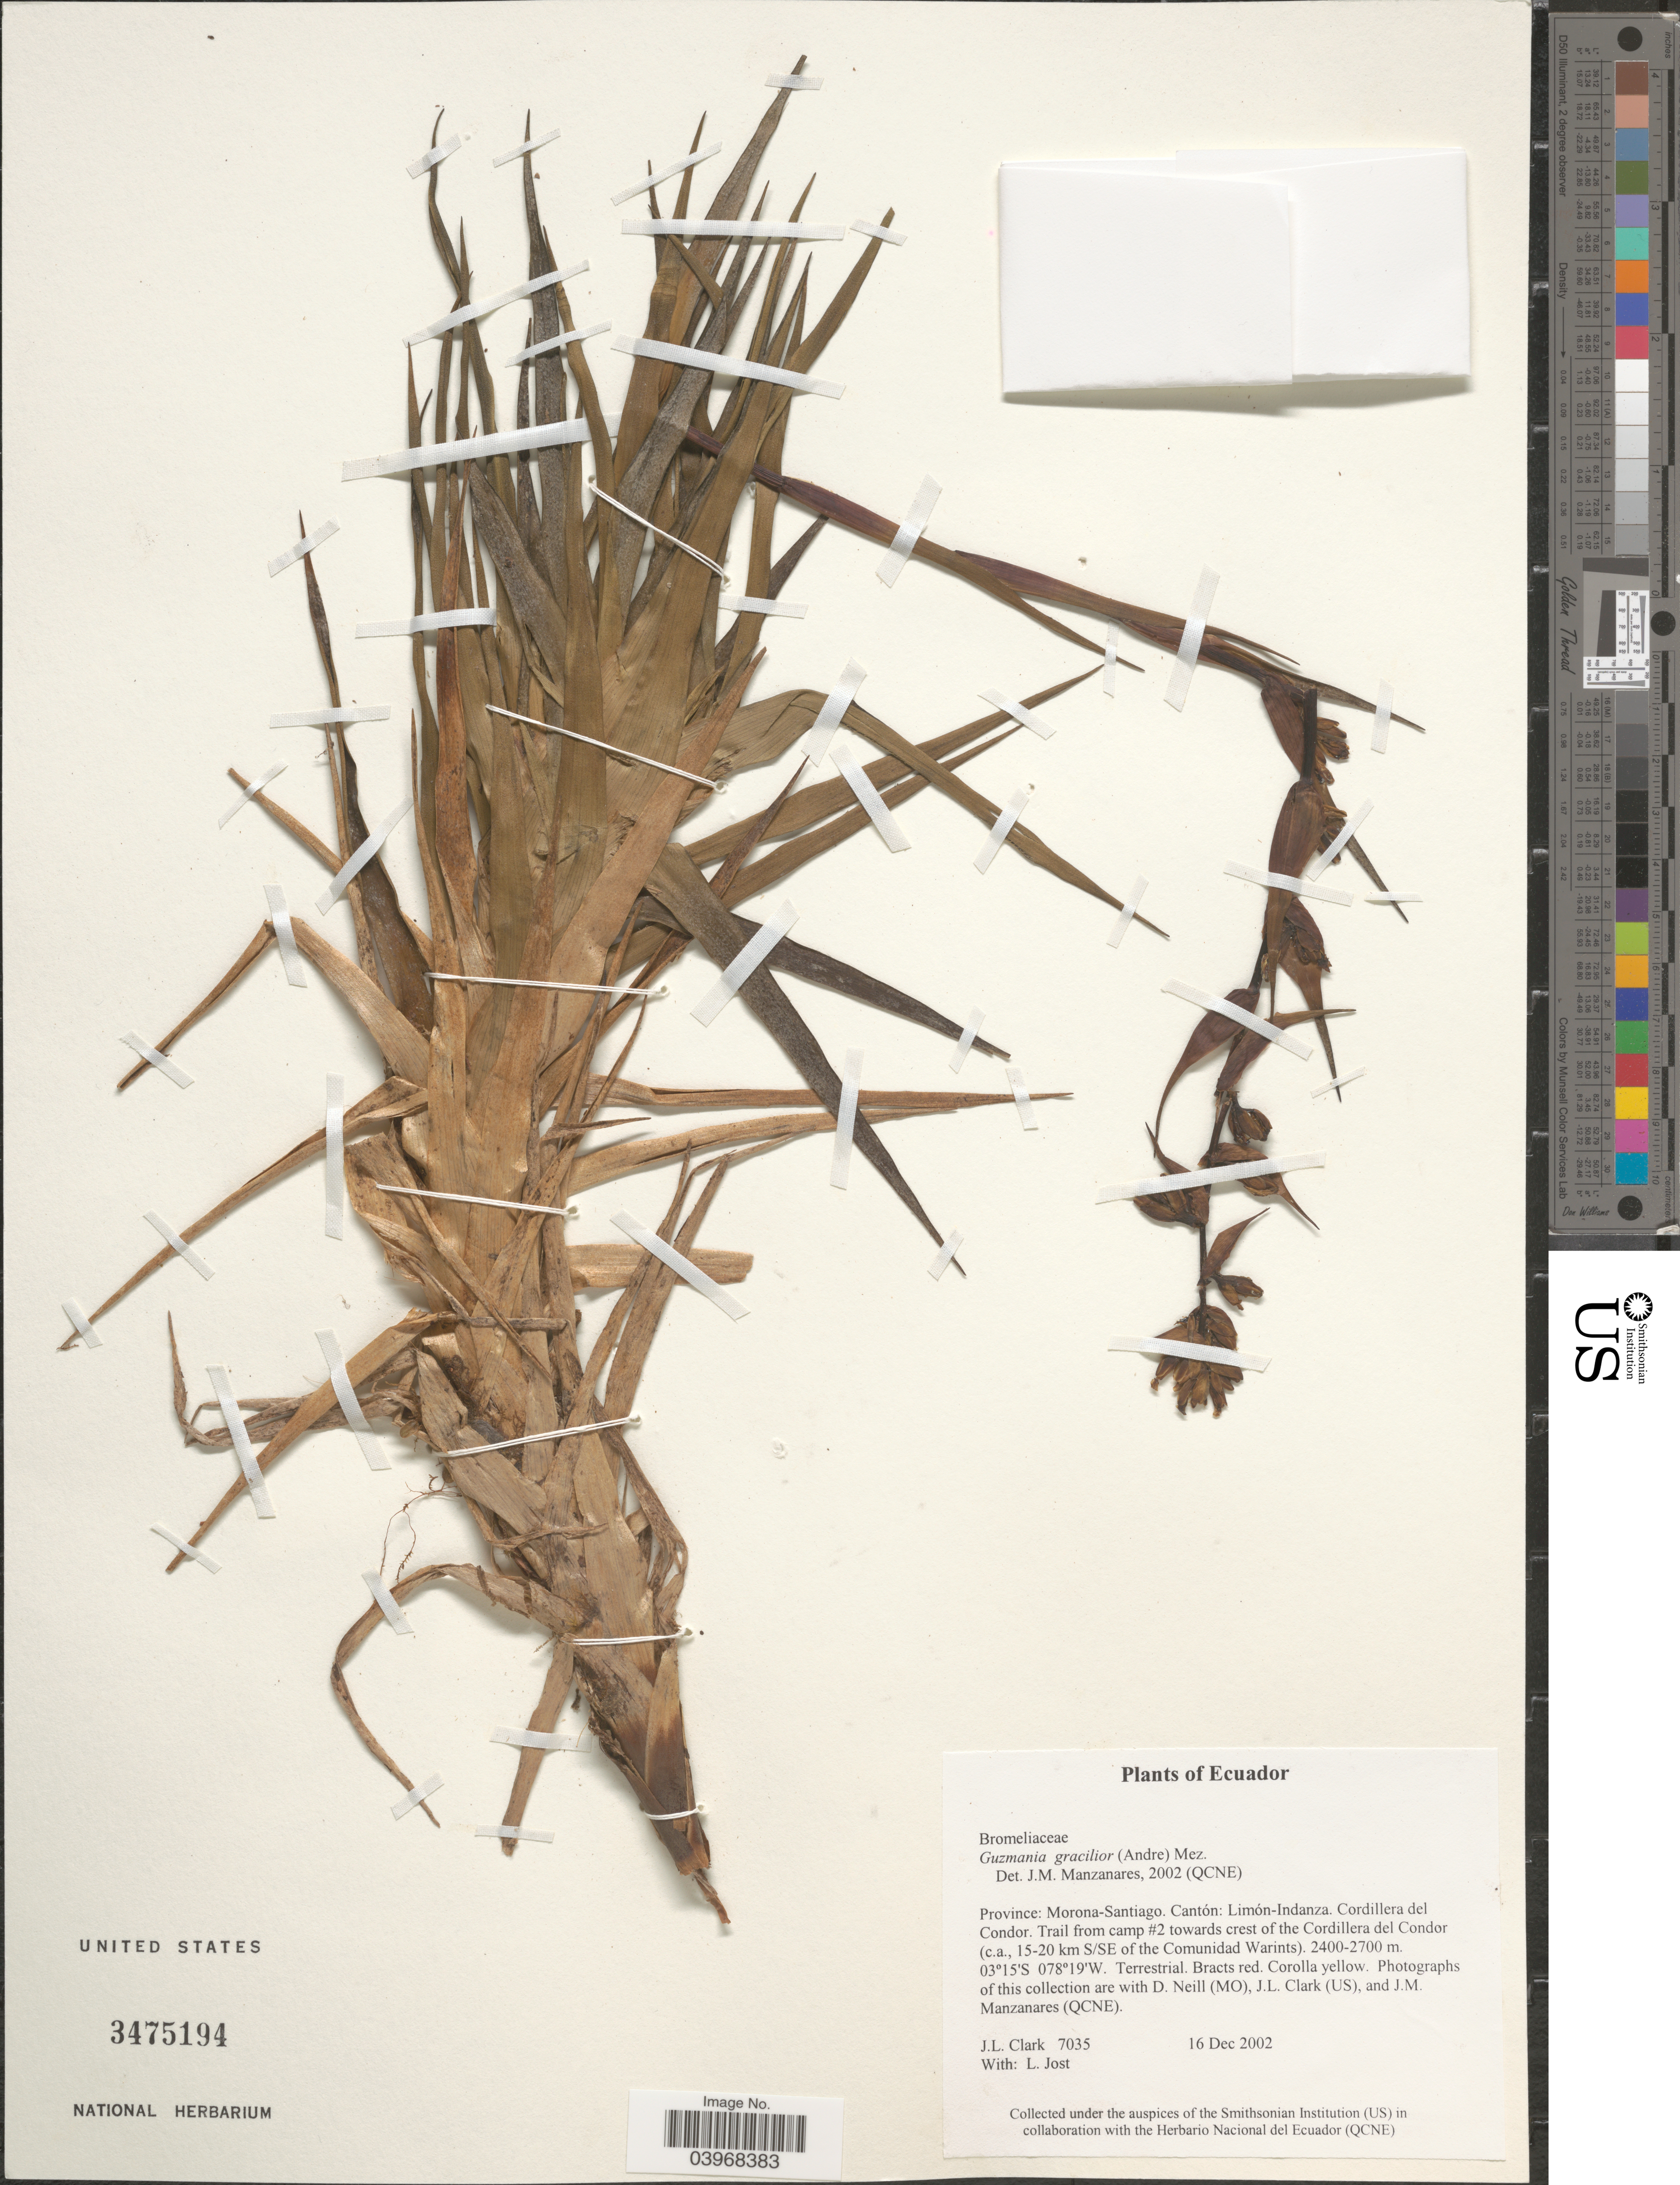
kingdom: Plantae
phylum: Tracheophyta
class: Liliopsida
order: Poales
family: Bromeliaceae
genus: Guzmania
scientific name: Guzmania gracilior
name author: (André) Mez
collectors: J. L. Clark & L. Jost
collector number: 7035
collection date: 2002-12-16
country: Ecuador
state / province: Morona-Santiago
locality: Cantón: Limón-Indanza. Cordillera del Condor. Trail from camp #2 towards crest of the Cordillera del Condor (c.a., 15-20 km S/SE of the Comunidad Warints).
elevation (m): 2400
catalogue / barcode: US 3475194